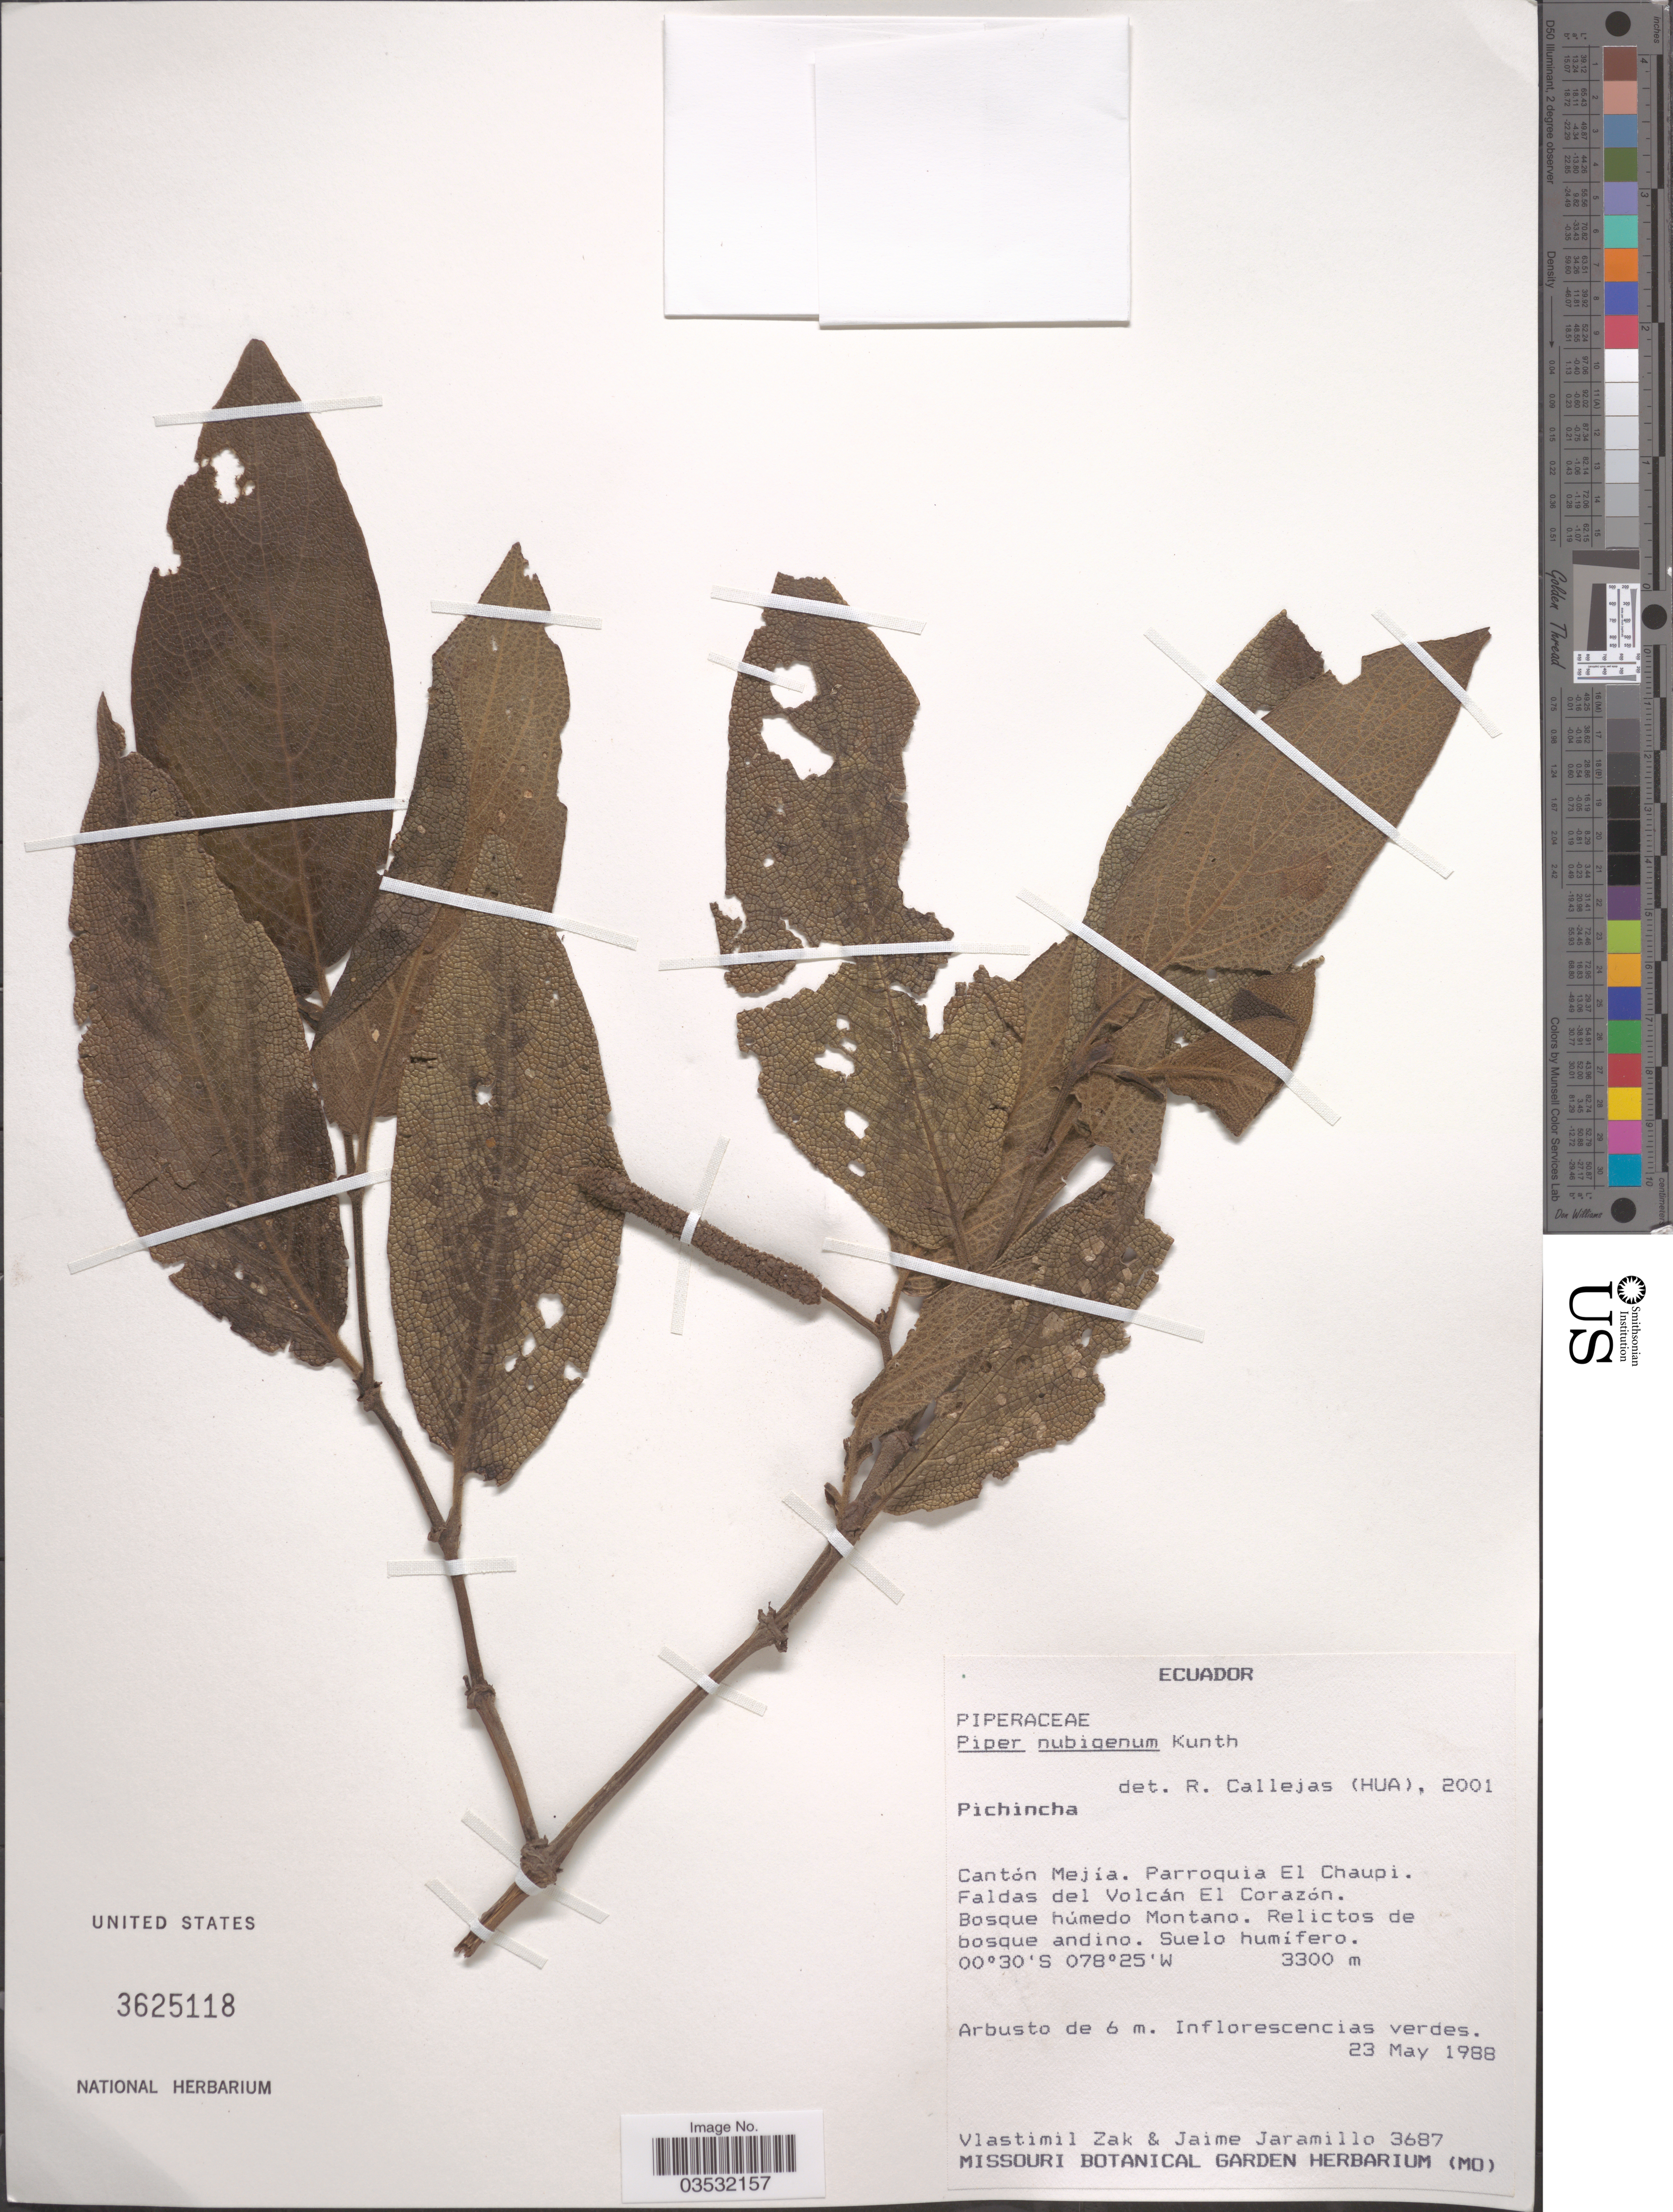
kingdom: Plantae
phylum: Tracheophyta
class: Magnoliopsida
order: Piperales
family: Piperaceae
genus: Piper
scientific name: Piper nubigenum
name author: Kunth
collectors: V. Zak & J. Jaramillo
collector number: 3687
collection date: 1988-05-23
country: Ecuador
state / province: Pichincha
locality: Cantón Mejía. Parroquia El Chaupi. Faldas del Volcán El Corazón. Bosque húmedo Montano.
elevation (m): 3300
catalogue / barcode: US 3625118